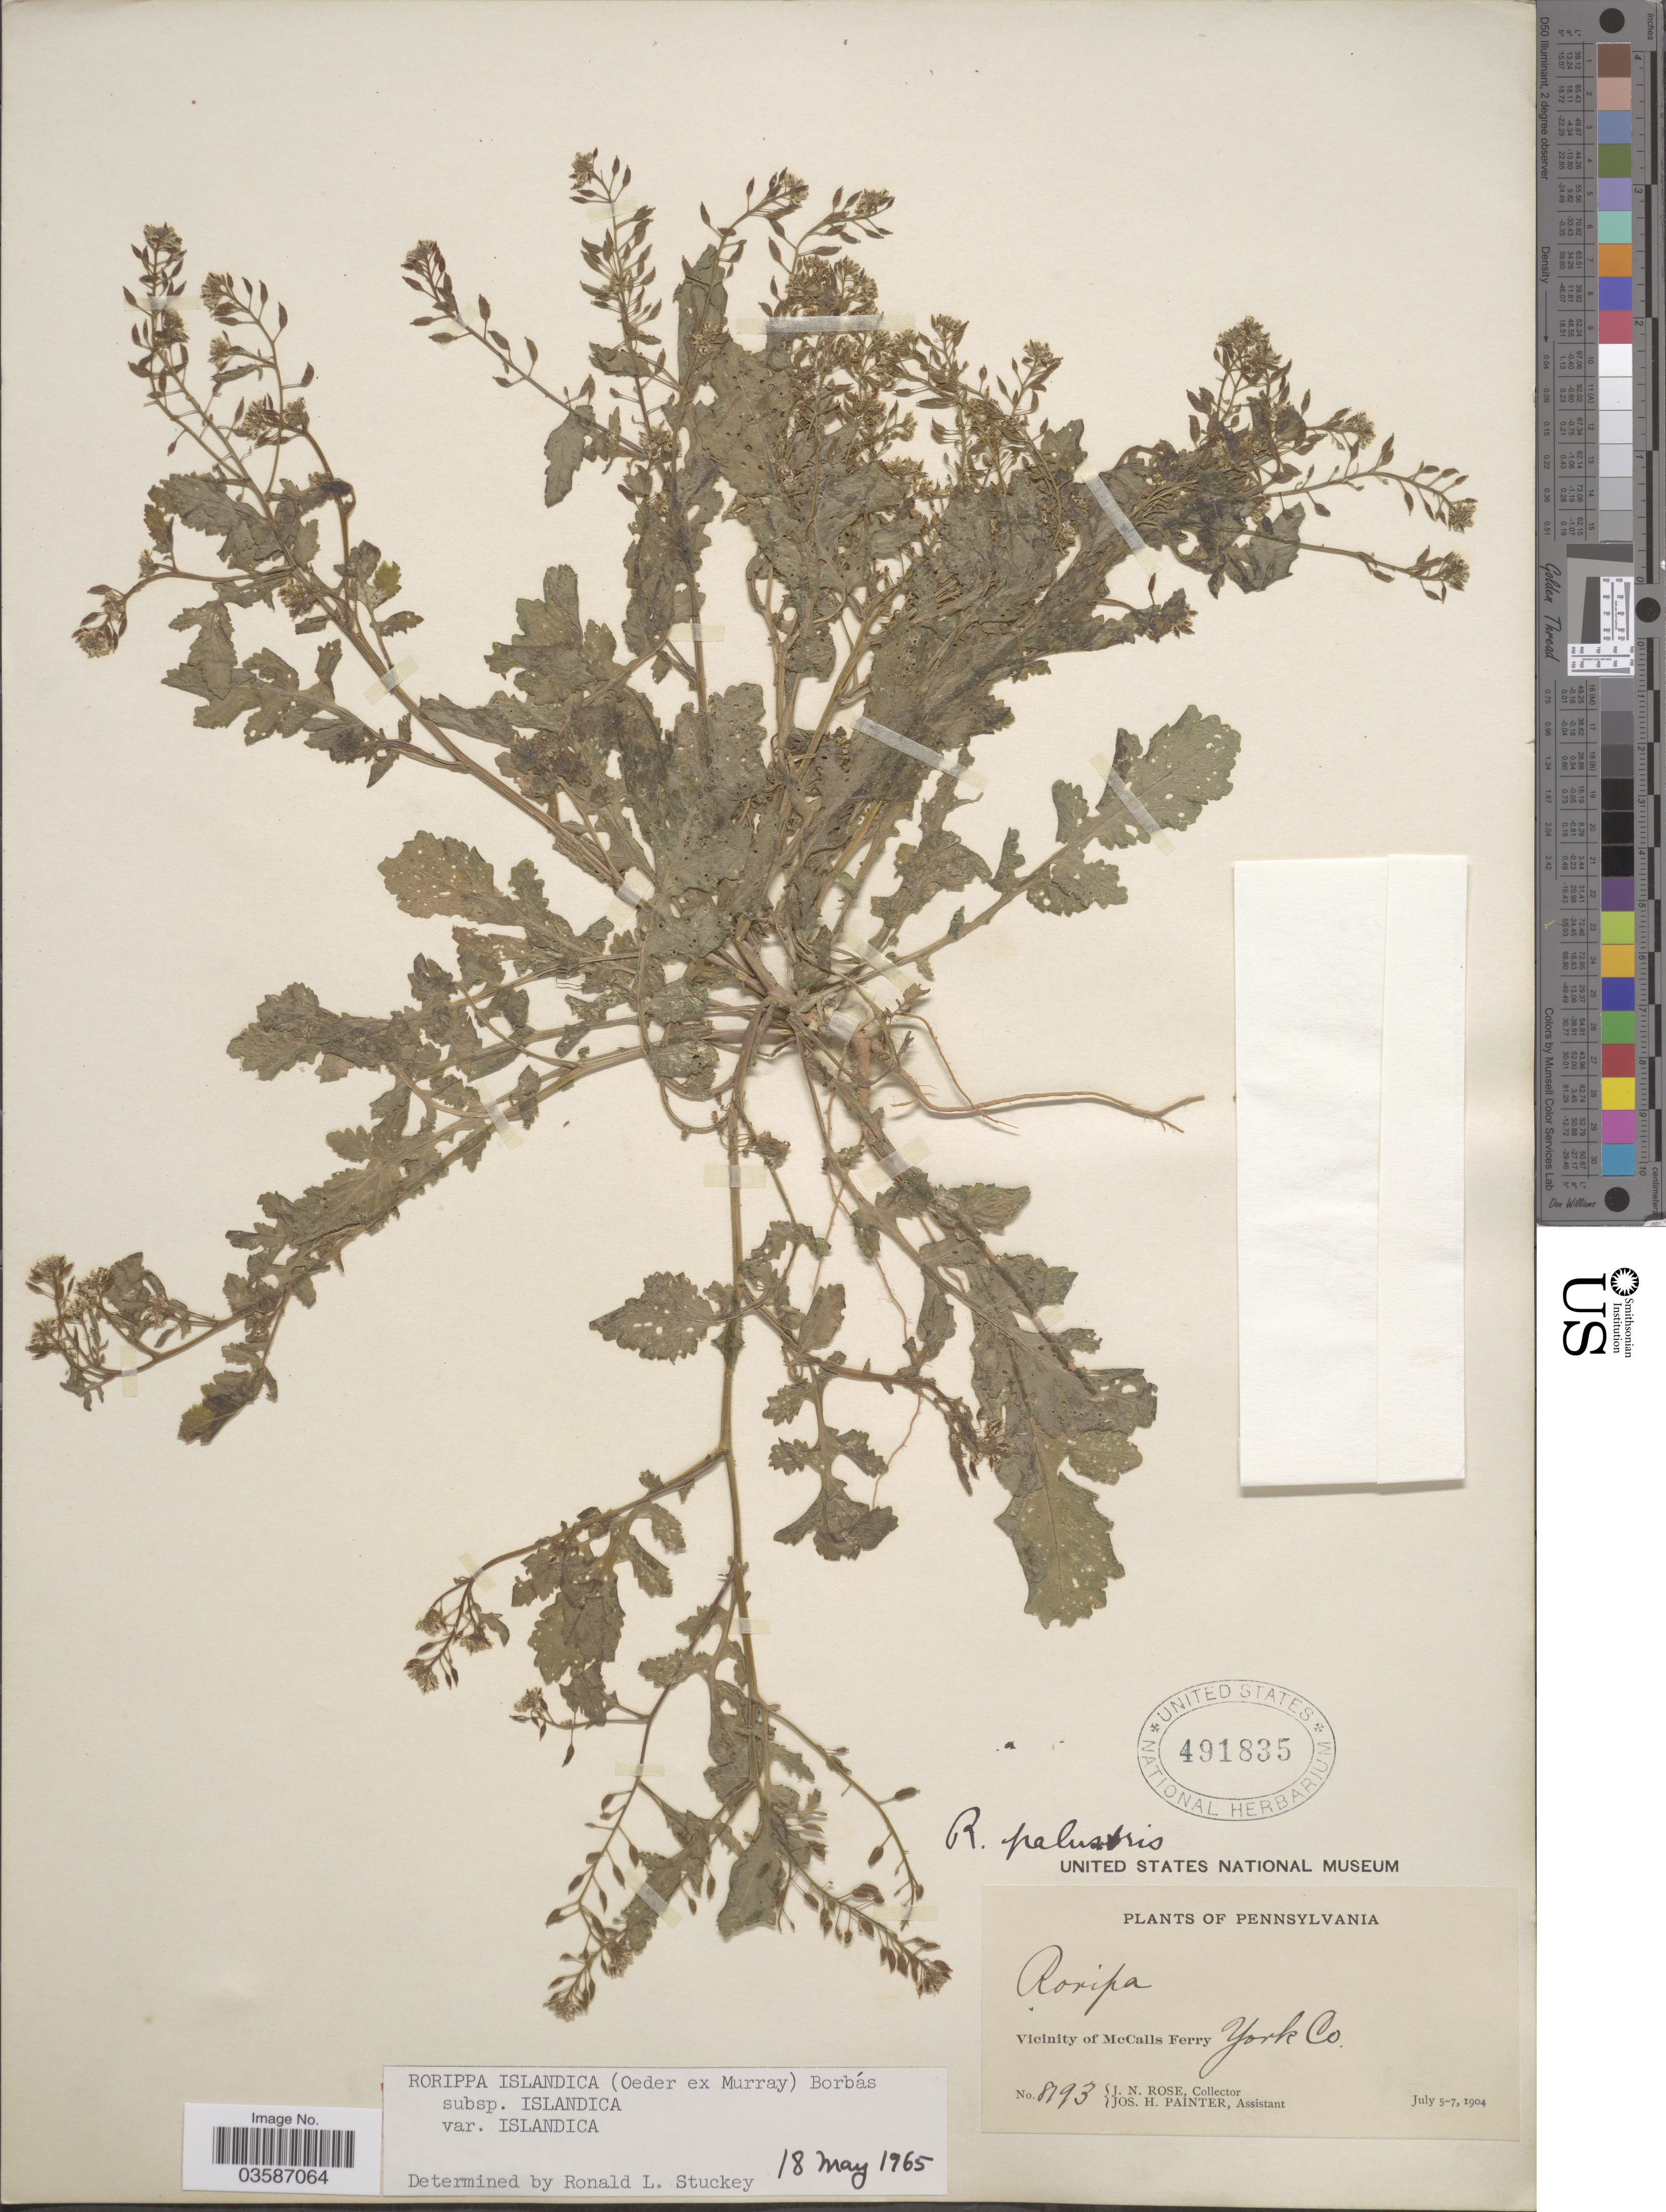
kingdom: Plantae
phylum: Tracheophyta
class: Magnoliopsida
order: Brassicales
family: Brassicaceae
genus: Rorippa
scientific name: Rorippa islandica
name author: (Oeder) Borbás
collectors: J. N. Rose & J. H. Painter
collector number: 8193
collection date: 1904-07-05/1904-07-07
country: United States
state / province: Pennsylvania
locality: Vicinity of McCalls Ferry, York Co.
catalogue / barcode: US 491835